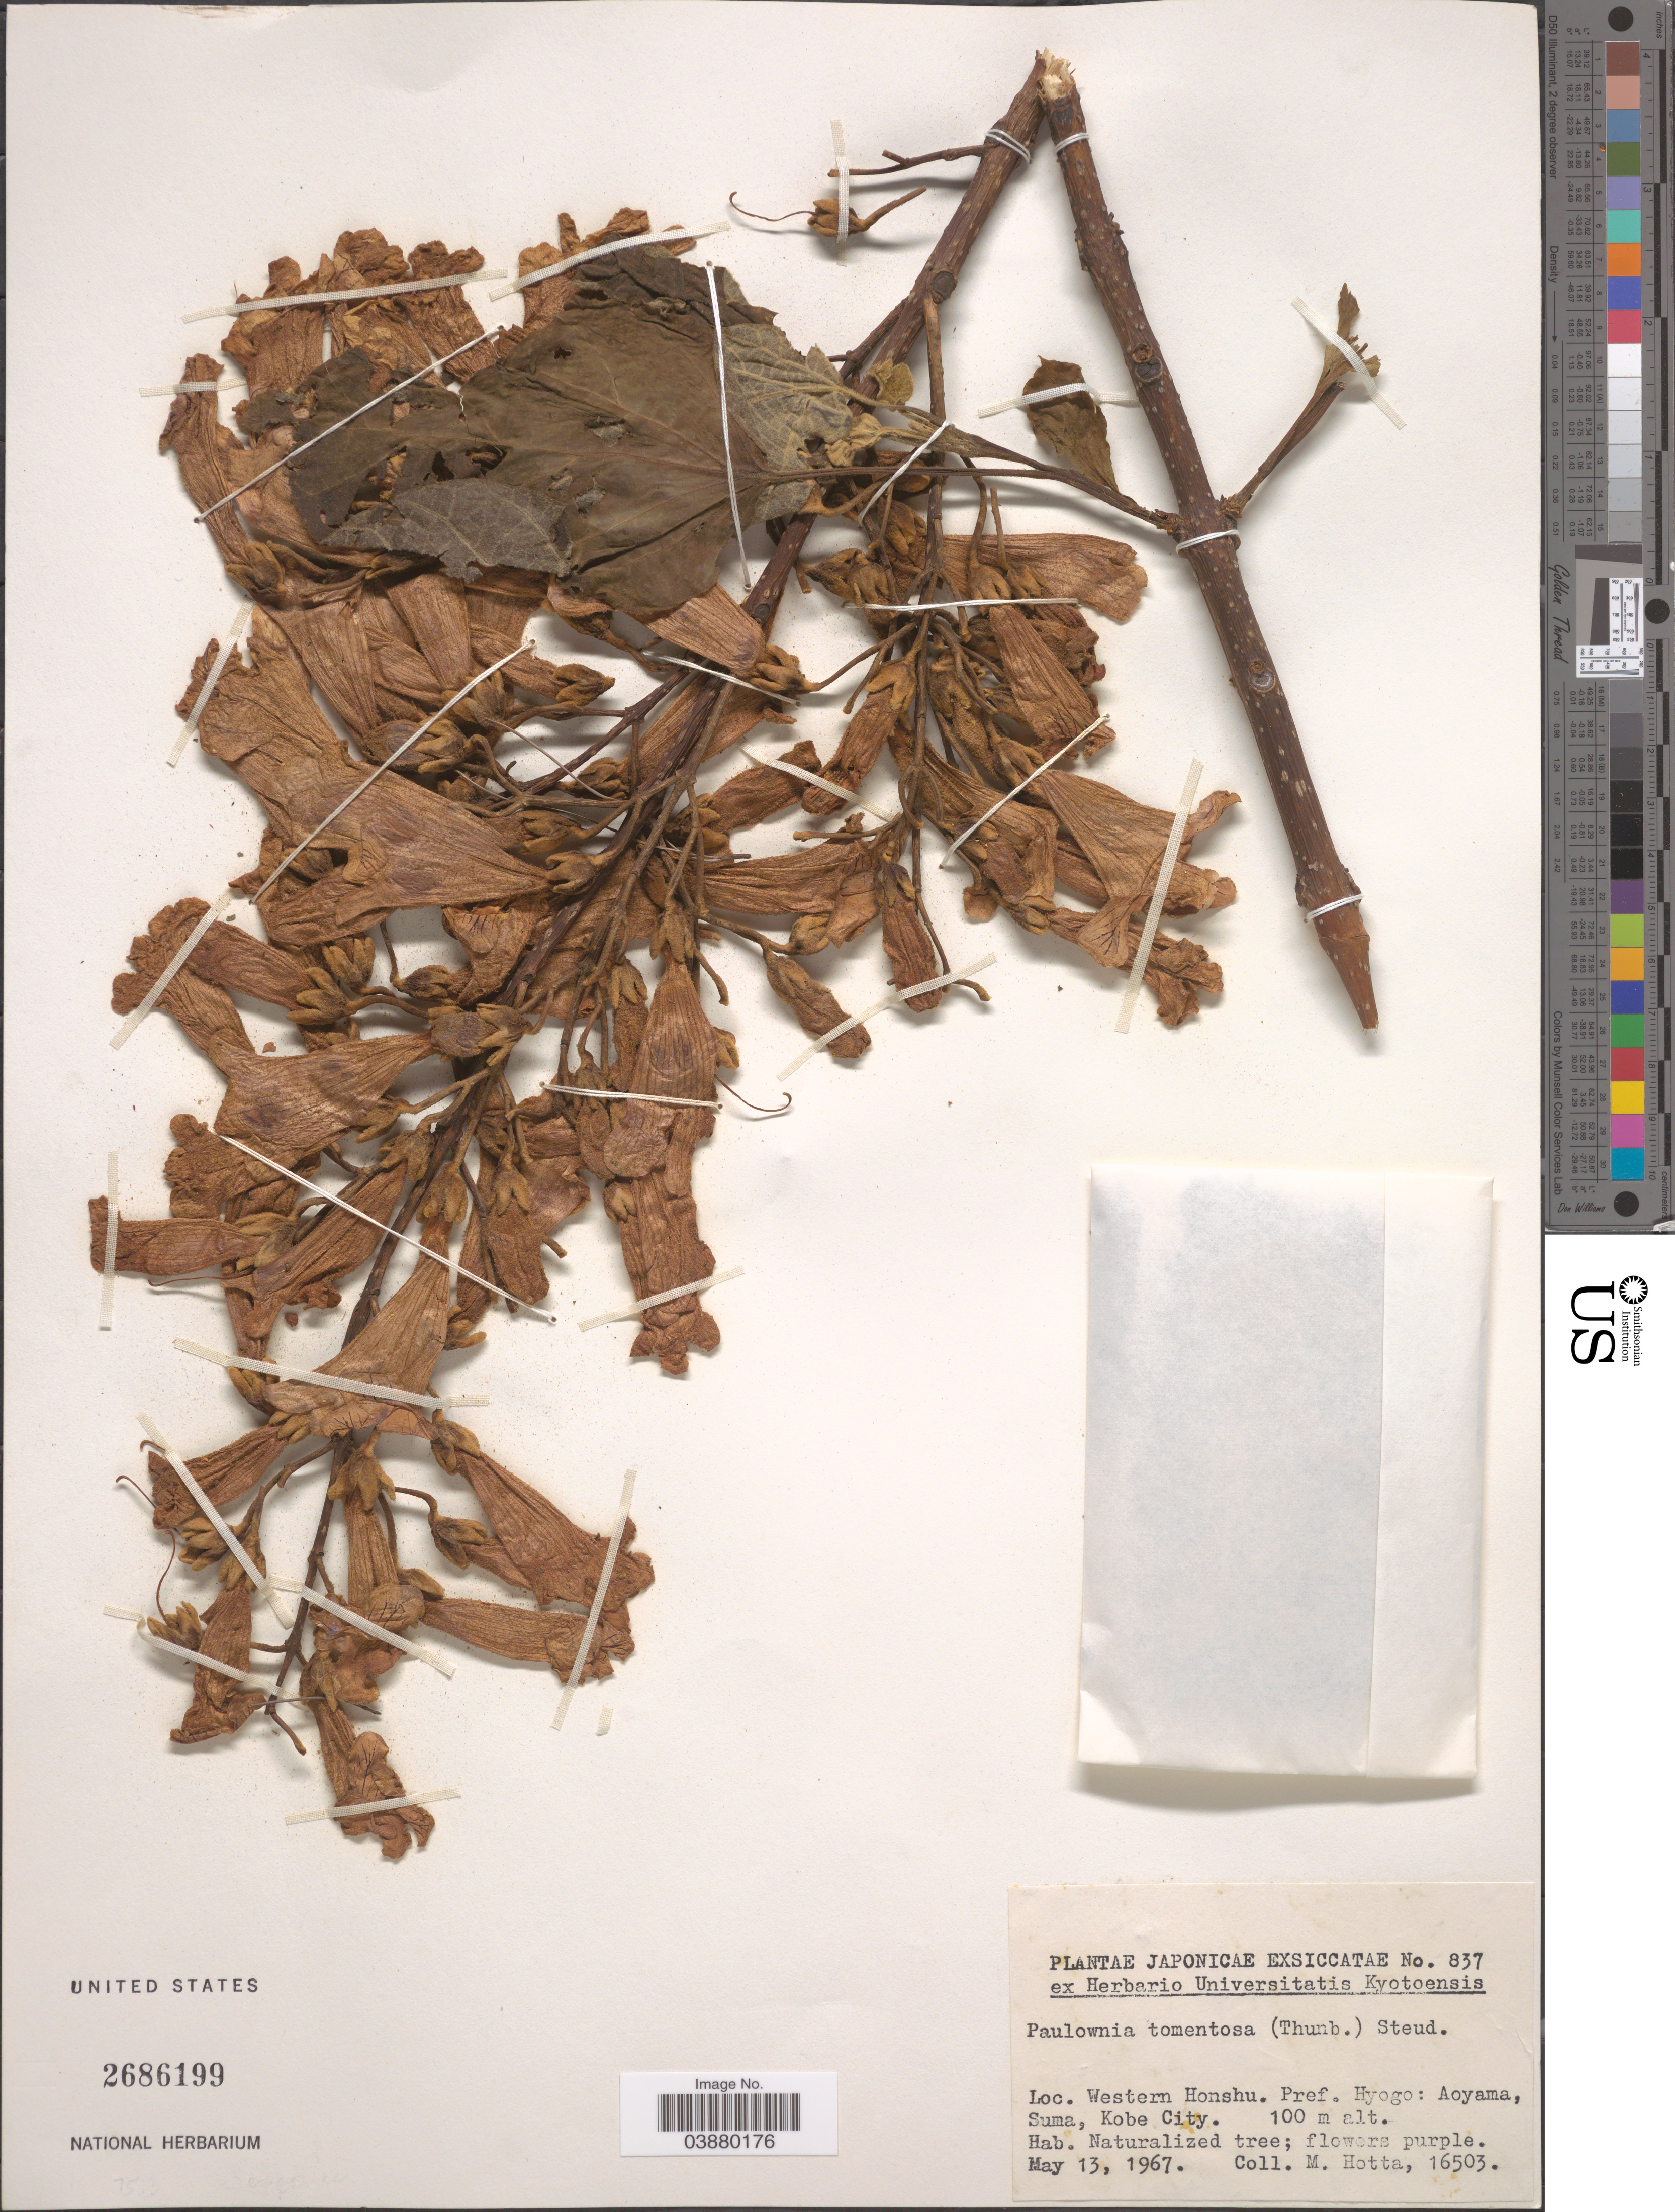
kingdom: Plantae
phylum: Tracheophyta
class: Magnoliopsida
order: Lamiales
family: Paulowniaceae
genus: Paulownia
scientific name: Paulownia tomentosa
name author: (Thunb.) Siebold & Zucc. ex Steud.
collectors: M. Hotta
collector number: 16503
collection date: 1967-05-13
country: Japan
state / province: Hyogo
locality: Western Honshu. Pref. Hyogo: Aoyama, Suma, Kobe City.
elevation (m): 100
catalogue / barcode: US 2686199